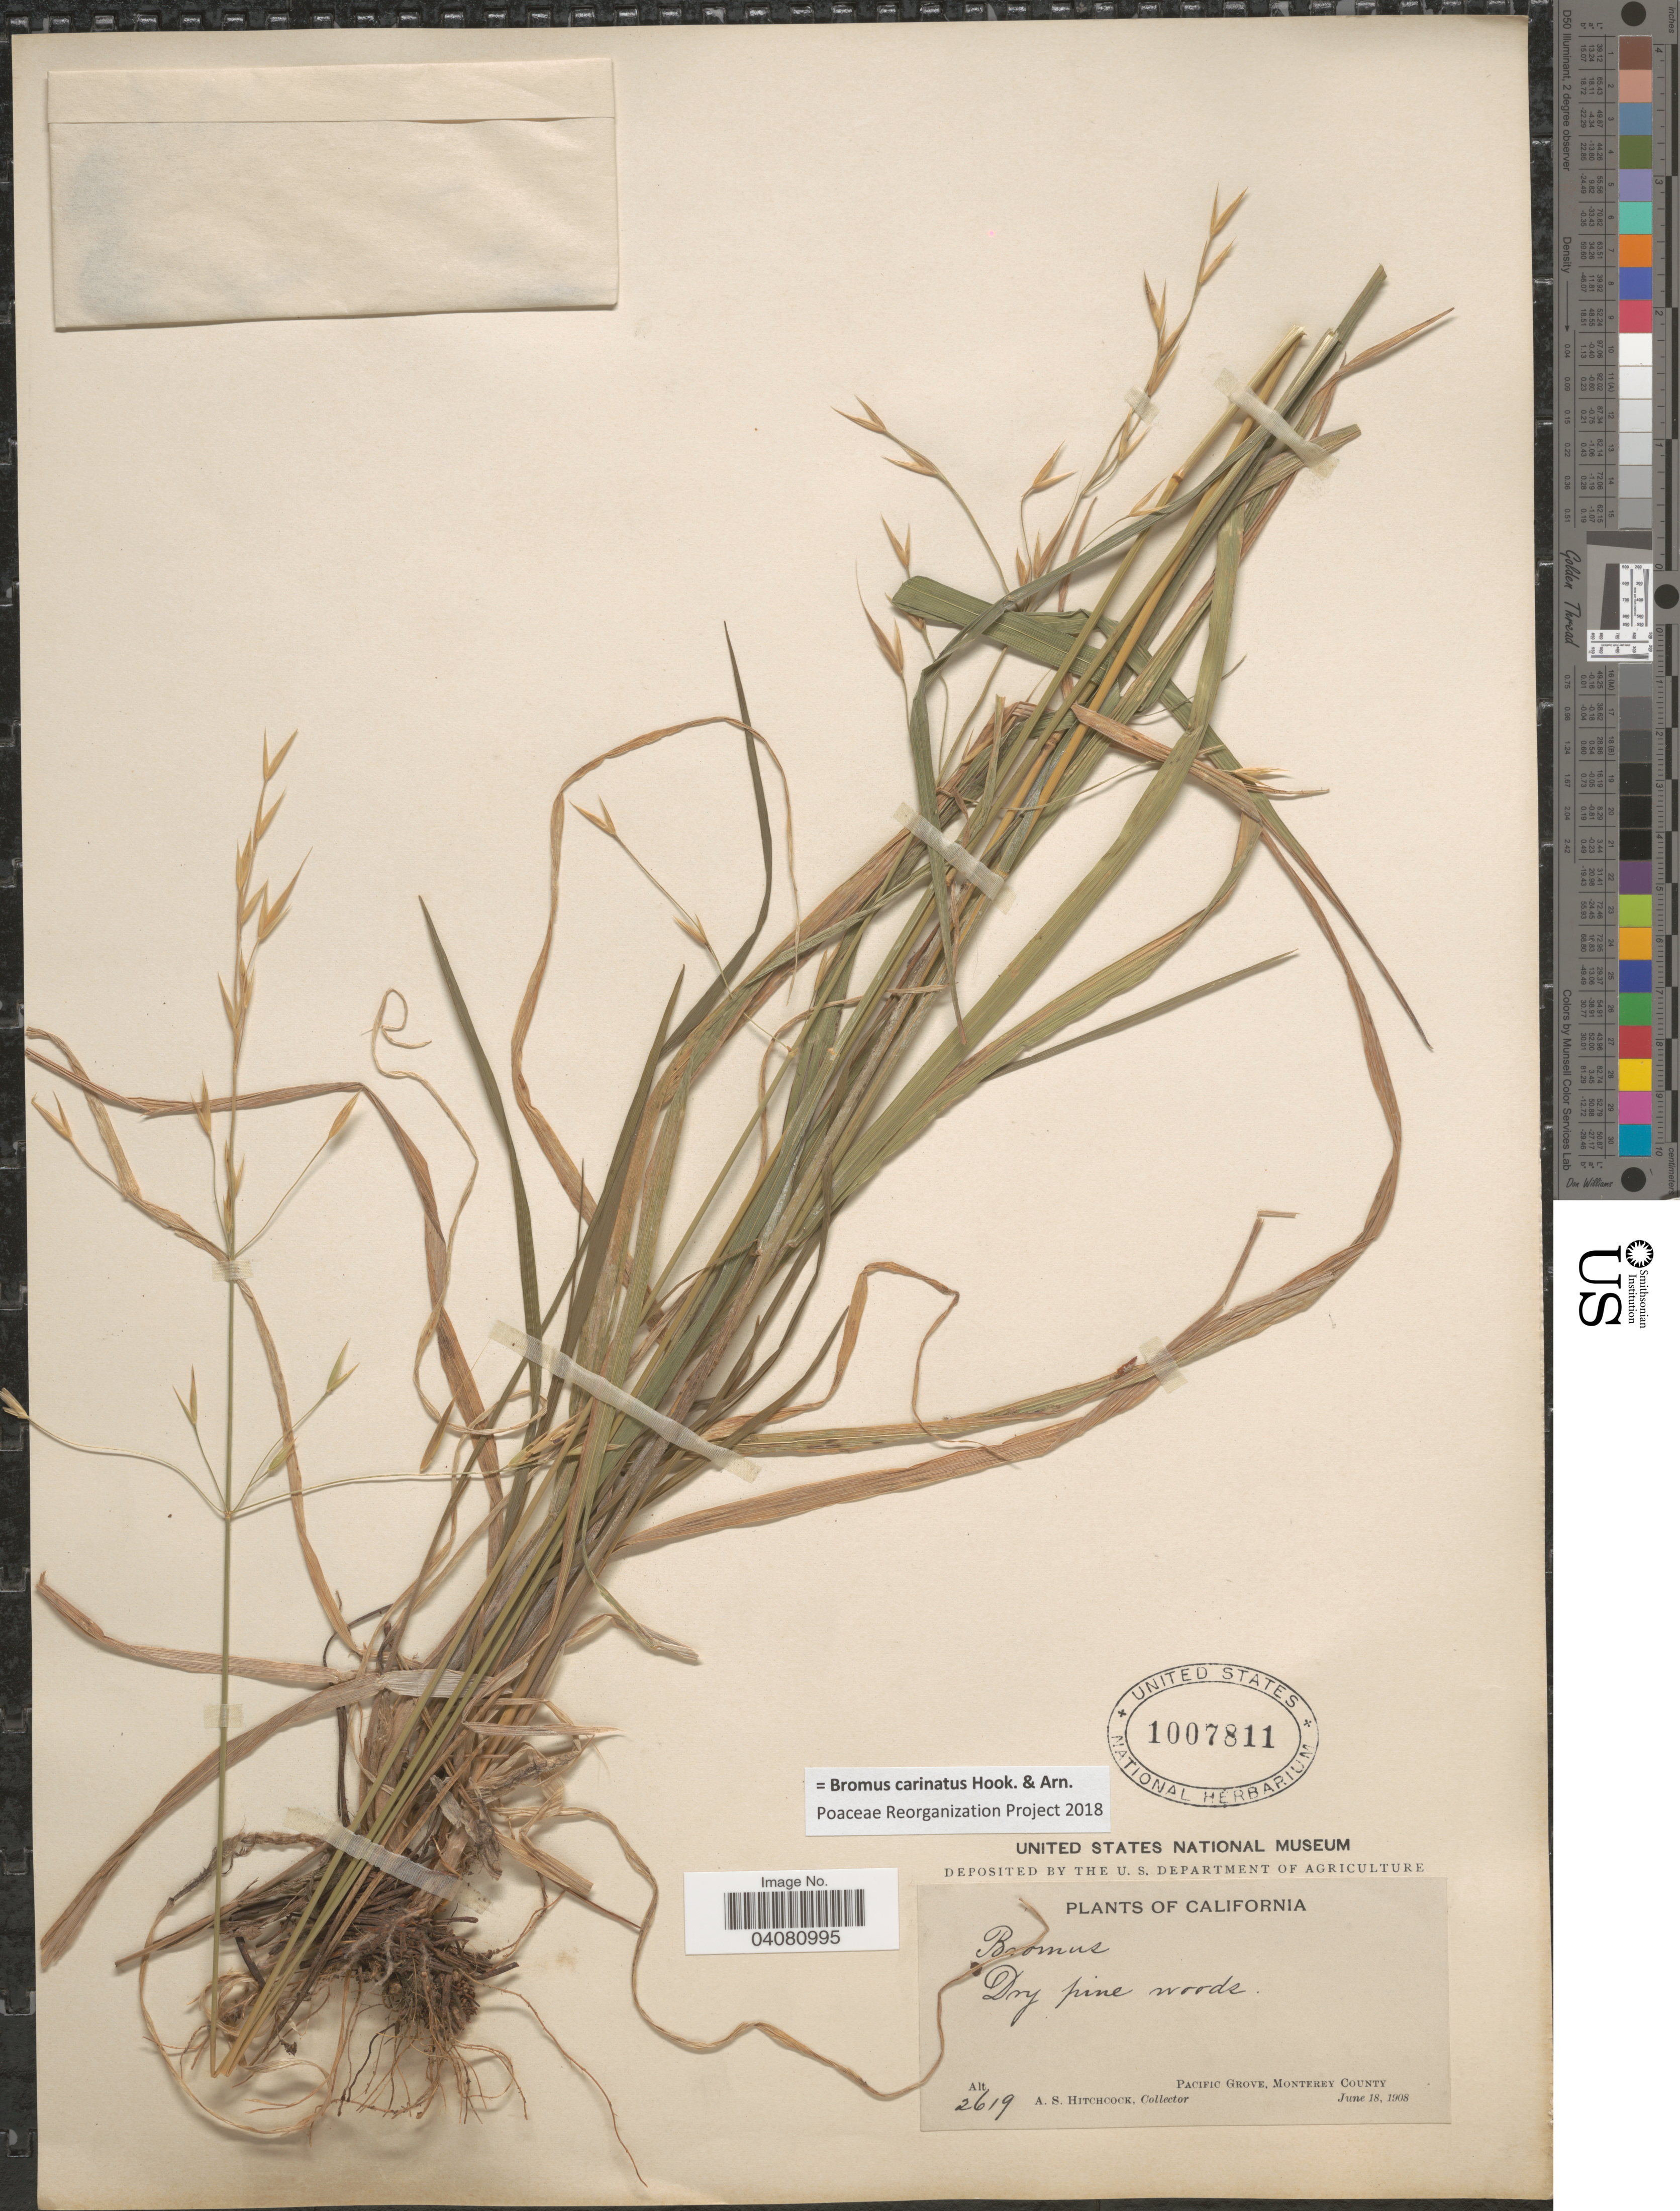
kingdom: Plantae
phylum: Tracheophyta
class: Liliopsida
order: Poales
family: Poaceae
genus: Bromus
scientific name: Bromus carinatus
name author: Hook. & Arn.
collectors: A. S. Hitchcock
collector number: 2619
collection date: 1908-06-18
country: United States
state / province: California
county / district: Monterey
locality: Pacific Grove, Monterey County.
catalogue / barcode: US 1007811